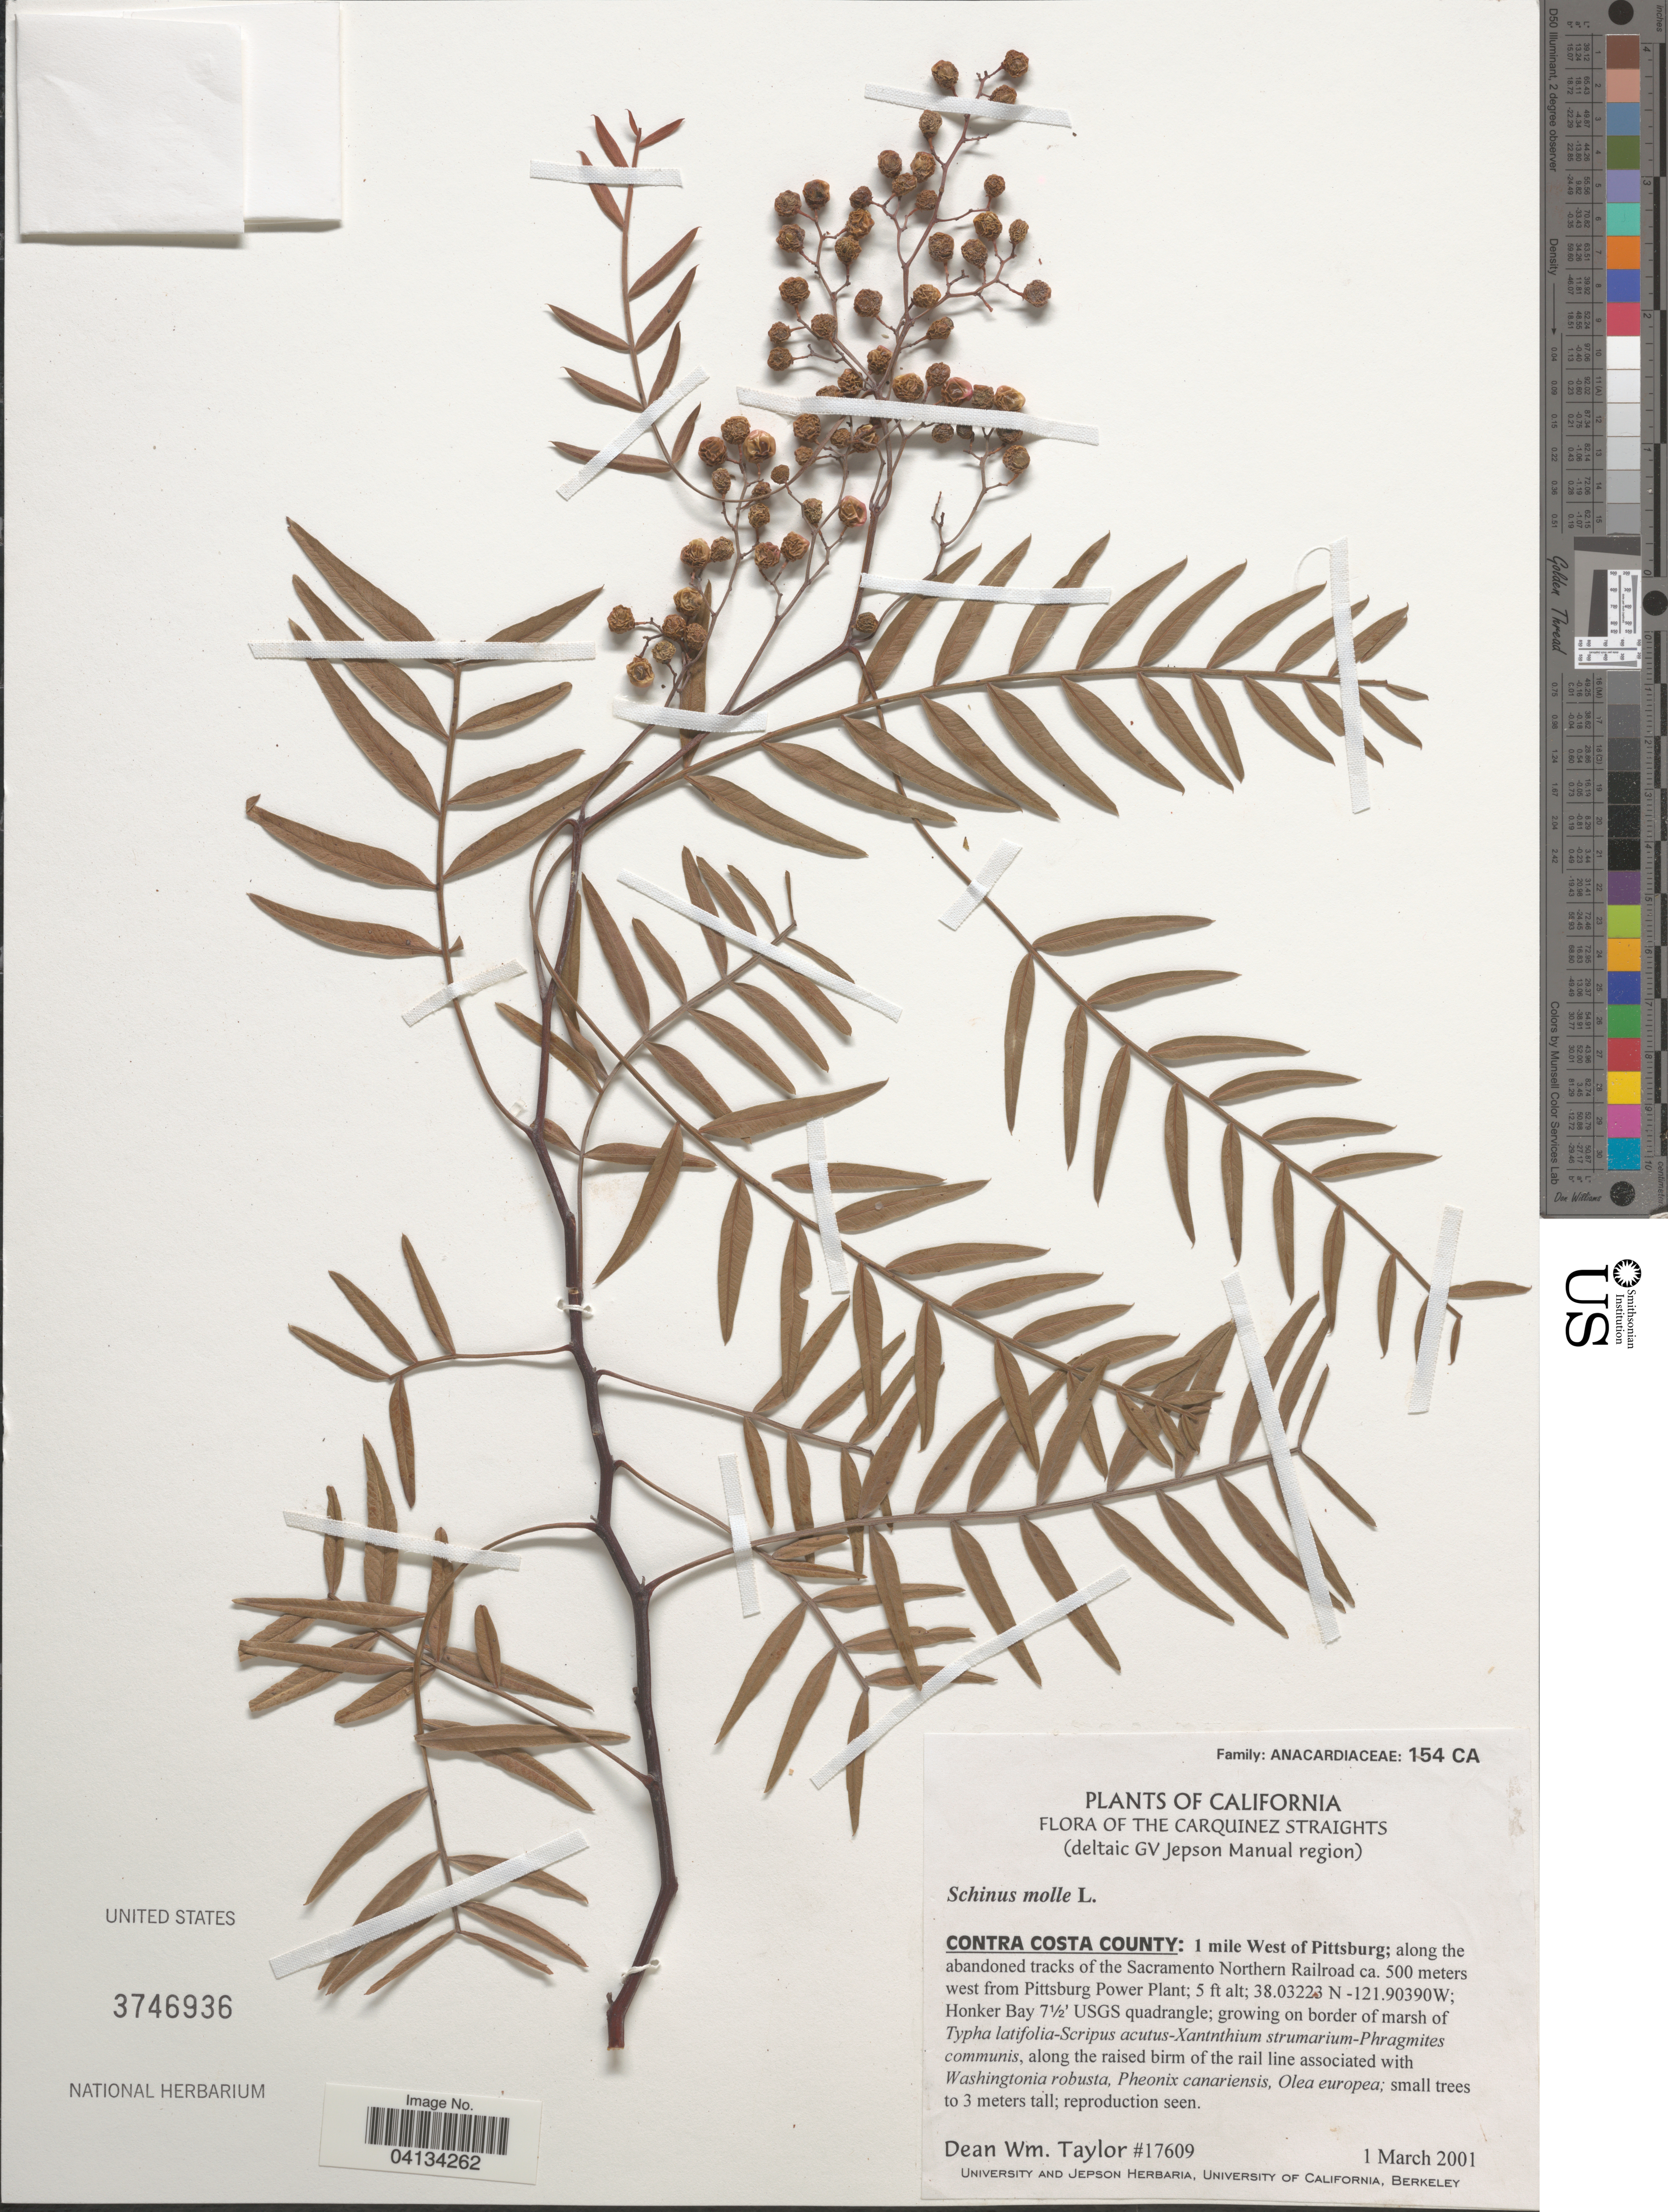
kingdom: Plantae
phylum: Tracheophyta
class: Magnoliopsida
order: Sapindales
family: Anacardiaceae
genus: Schinus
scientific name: Schinus areira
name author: L.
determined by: Mitchell, John D.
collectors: D. W. Taylor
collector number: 17609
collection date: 2001-03-01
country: United States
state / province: California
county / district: Contra Costa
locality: The Carquinez Straights (deltatic GV Jepson Manual region). Contra Costa County: 1 mile west of Pittsburg; along the abandoned tracks of the Sacramento Northern Railroad ca. 500 meters west from Pittsburg Power Plant; Honker Bay 7½ USGS quadrangle.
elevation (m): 2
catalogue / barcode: US 3746936